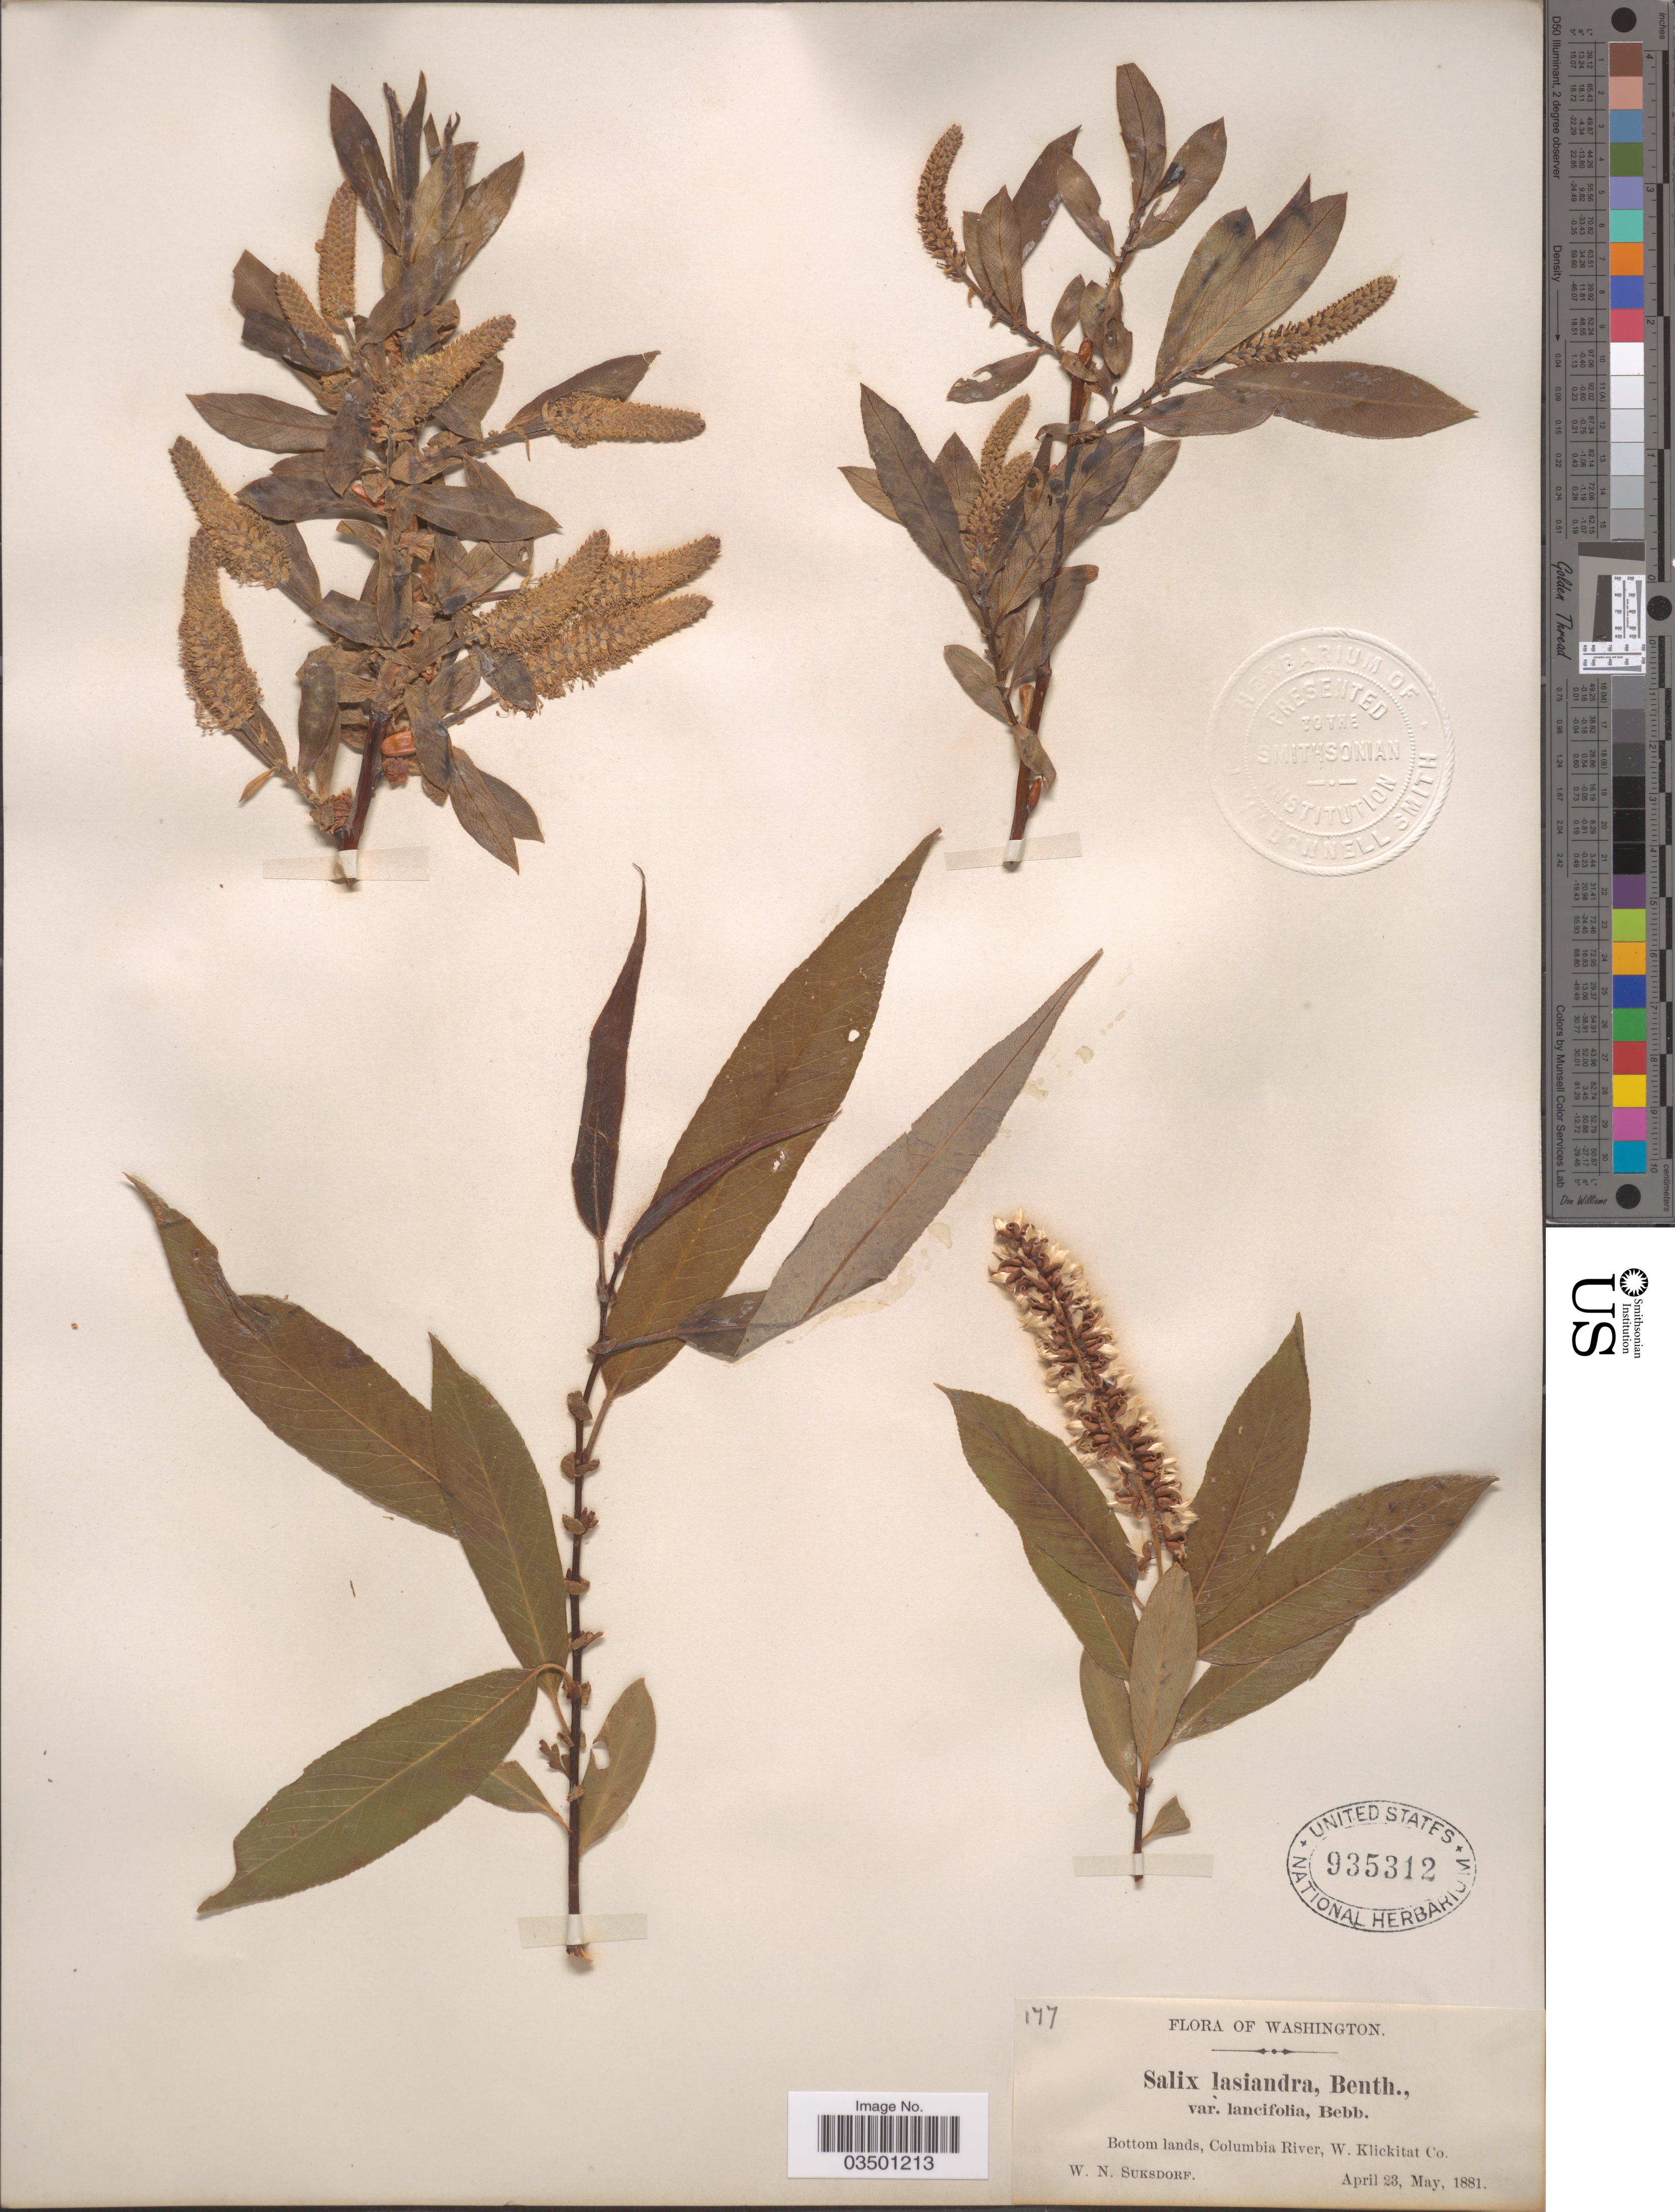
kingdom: Plantae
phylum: Tracheophyta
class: Magnoliopsida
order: Malpighiales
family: Salicaceae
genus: Salix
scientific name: Salix lasiandra var. lancifolia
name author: Bebb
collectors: W. N. Suksdorf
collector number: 177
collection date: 1881-04-23/1881-05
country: United States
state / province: Washington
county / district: Klickitat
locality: Bottom lands, Columbia River, W. Klickitat Co.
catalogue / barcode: US 935312